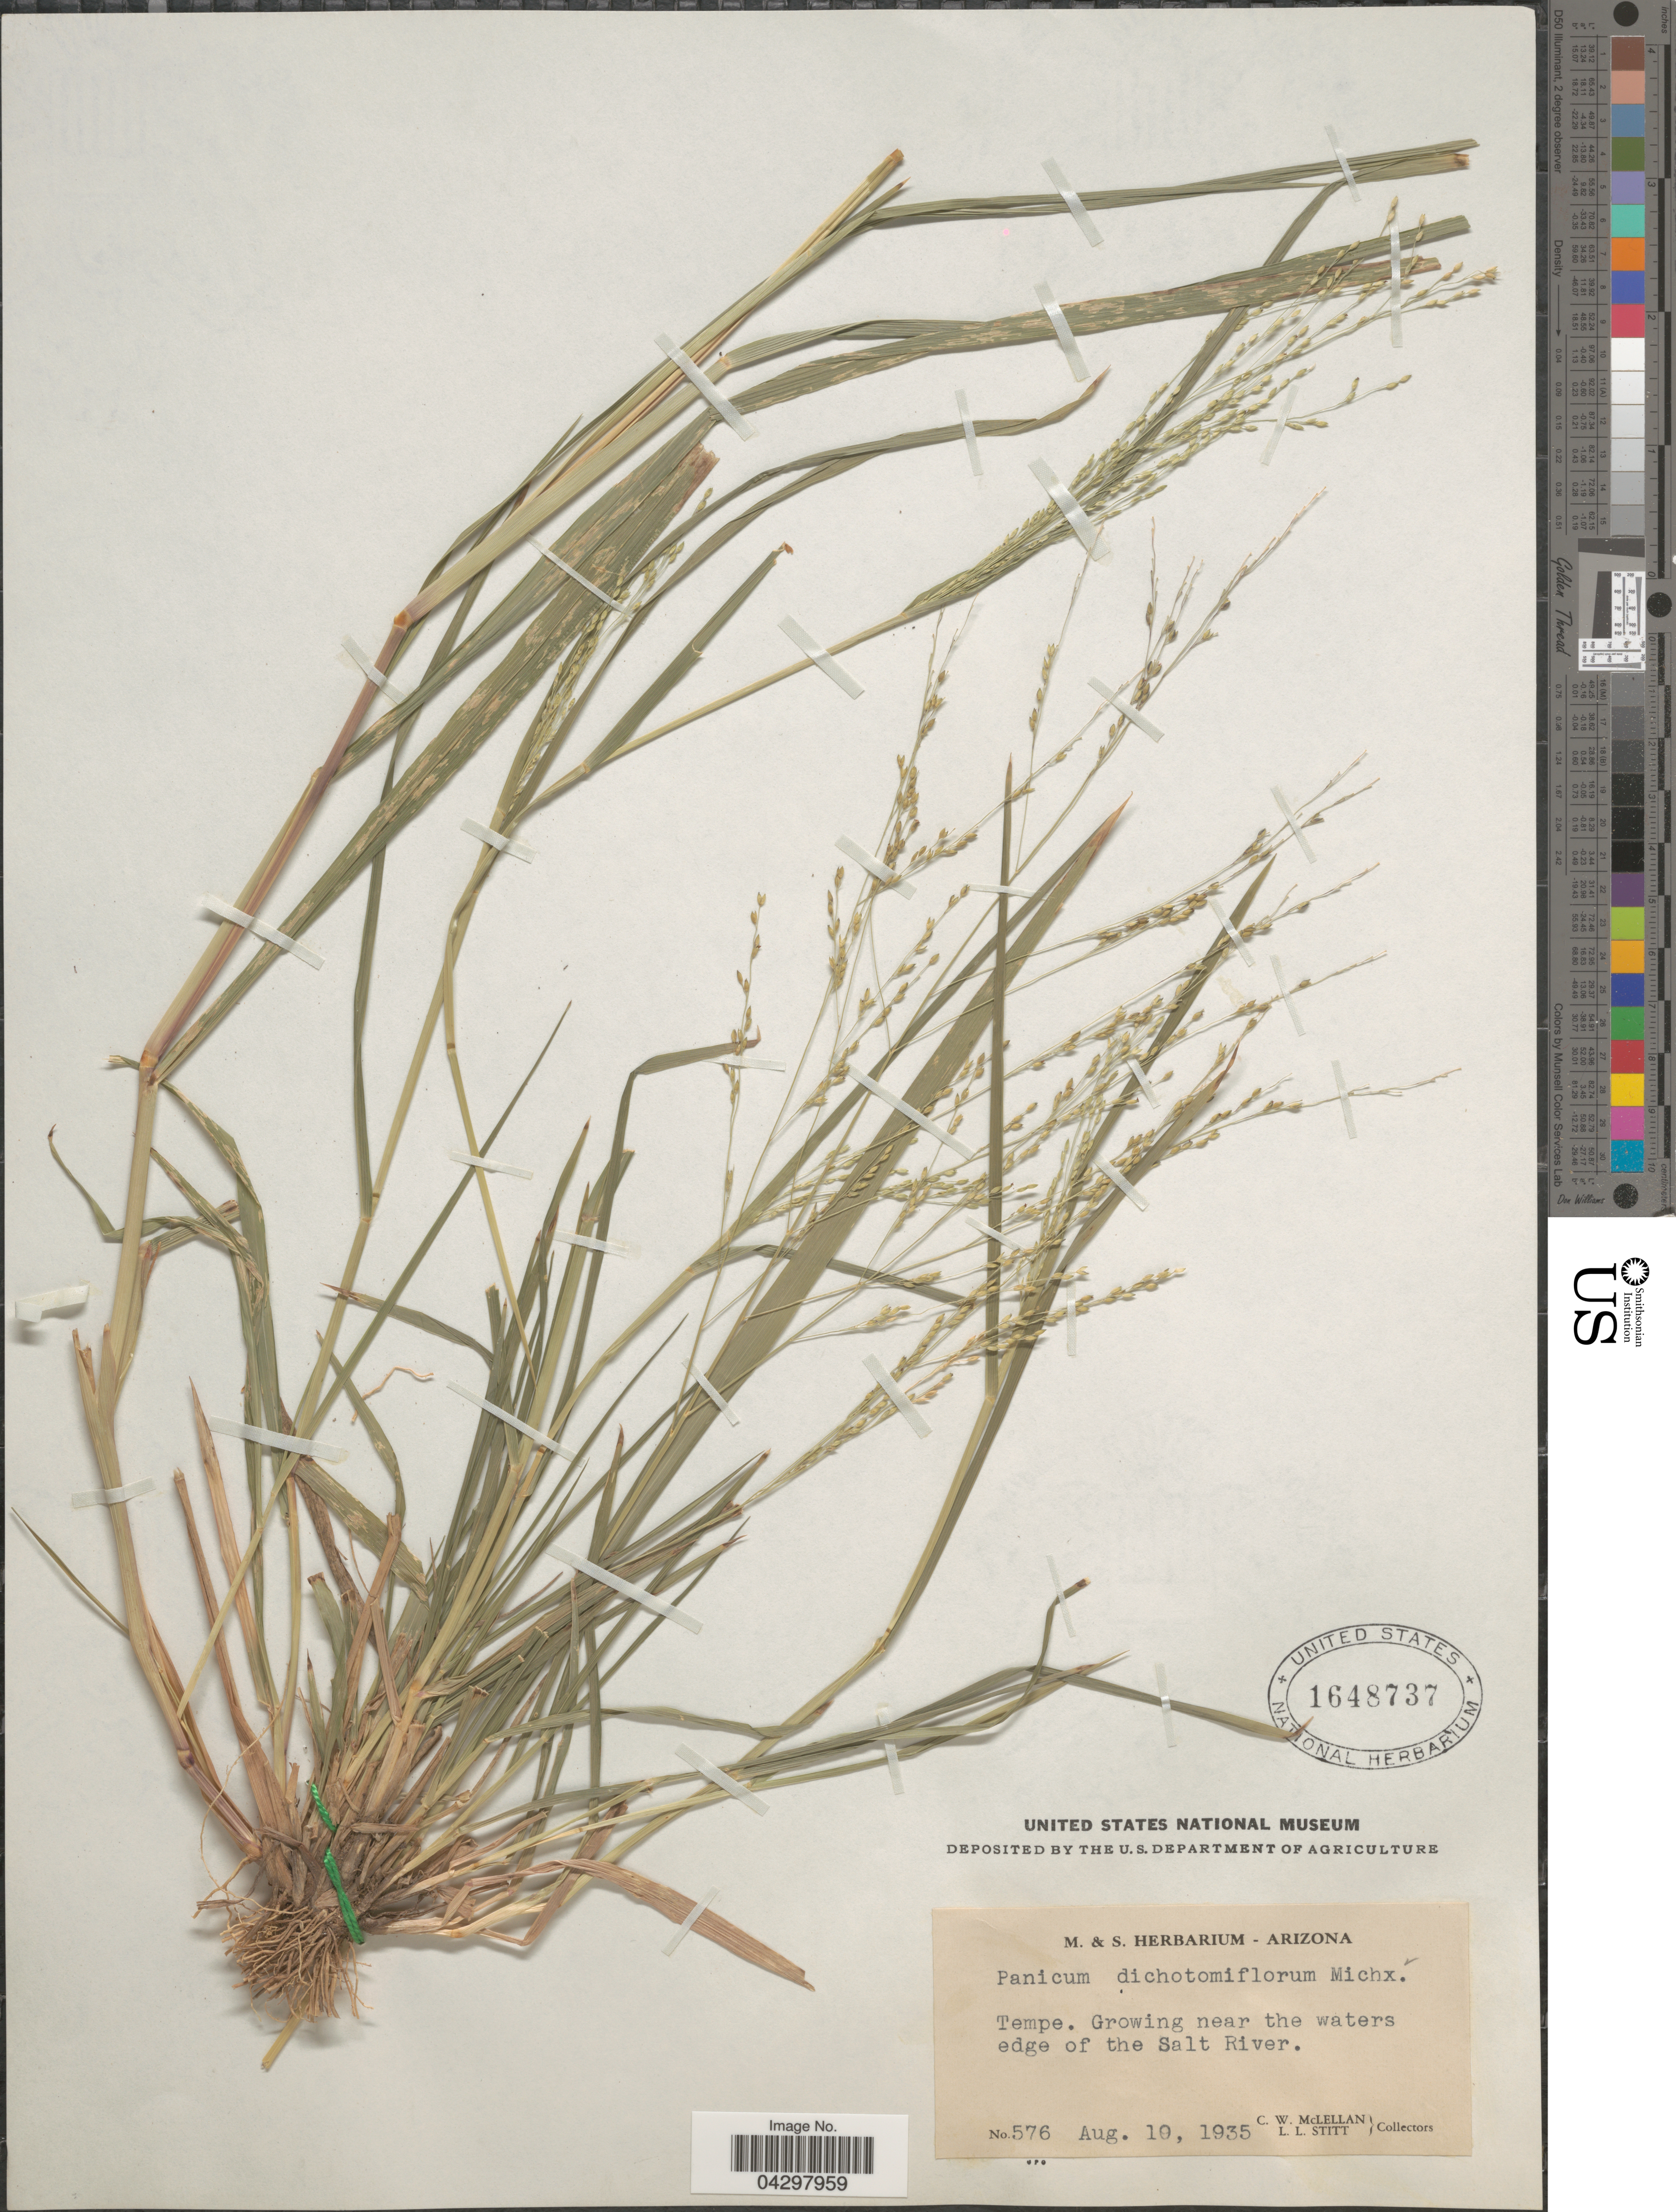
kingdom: Plantae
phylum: Tracheophyta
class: Liliopsida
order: Poales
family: Poaceae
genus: Panicum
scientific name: Panicum dichotomiflorum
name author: Michx.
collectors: C. McLellan & L. Stitt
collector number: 576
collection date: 1935-08-10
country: United States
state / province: Arizona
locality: Tempe. Near the waters edge of the Salt River.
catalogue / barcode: US 1648737